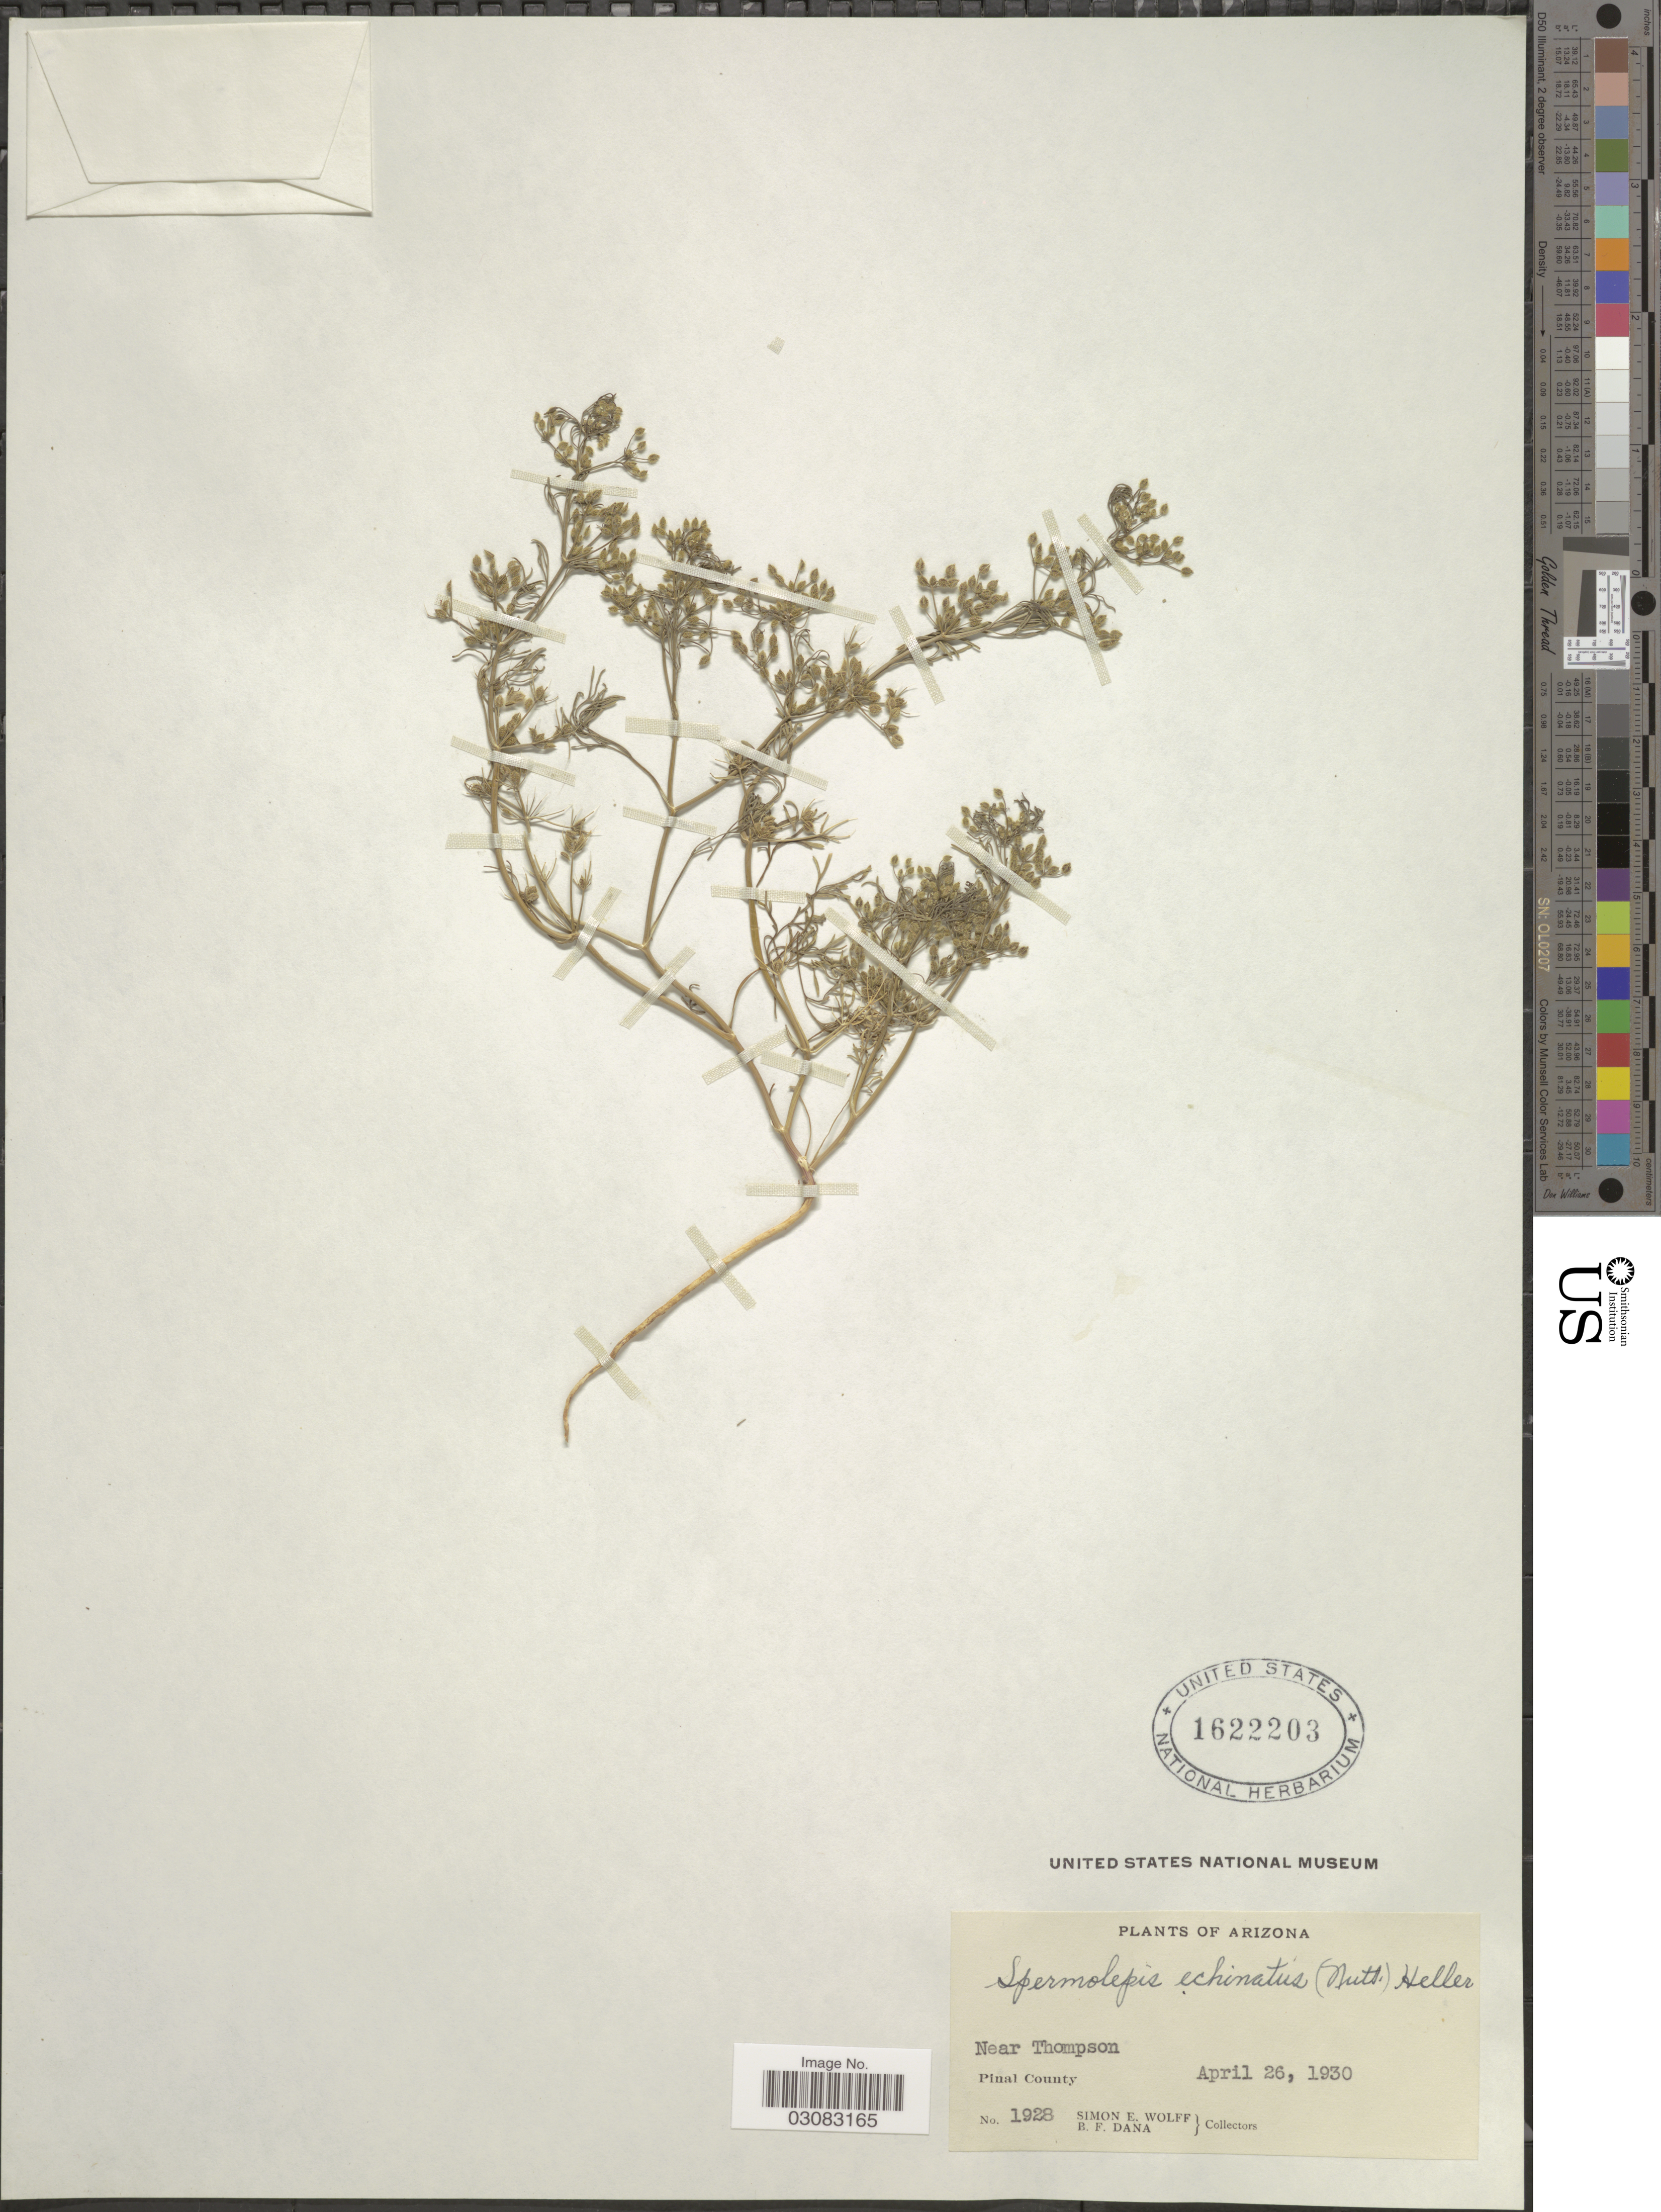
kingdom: Plantae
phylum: Tracheophyta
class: Magnoliopsida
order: Apiales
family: Apiaceae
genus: Spermolepis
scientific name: Spermolepis echinata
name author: (Nutt. ex DC.) A. Heller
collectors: S. E. Wolff & B. Dana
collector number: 1928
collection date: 1930-04-26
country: United States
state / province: Arizona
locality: Near Thompson. Pinal County.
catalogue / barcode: US 1622203